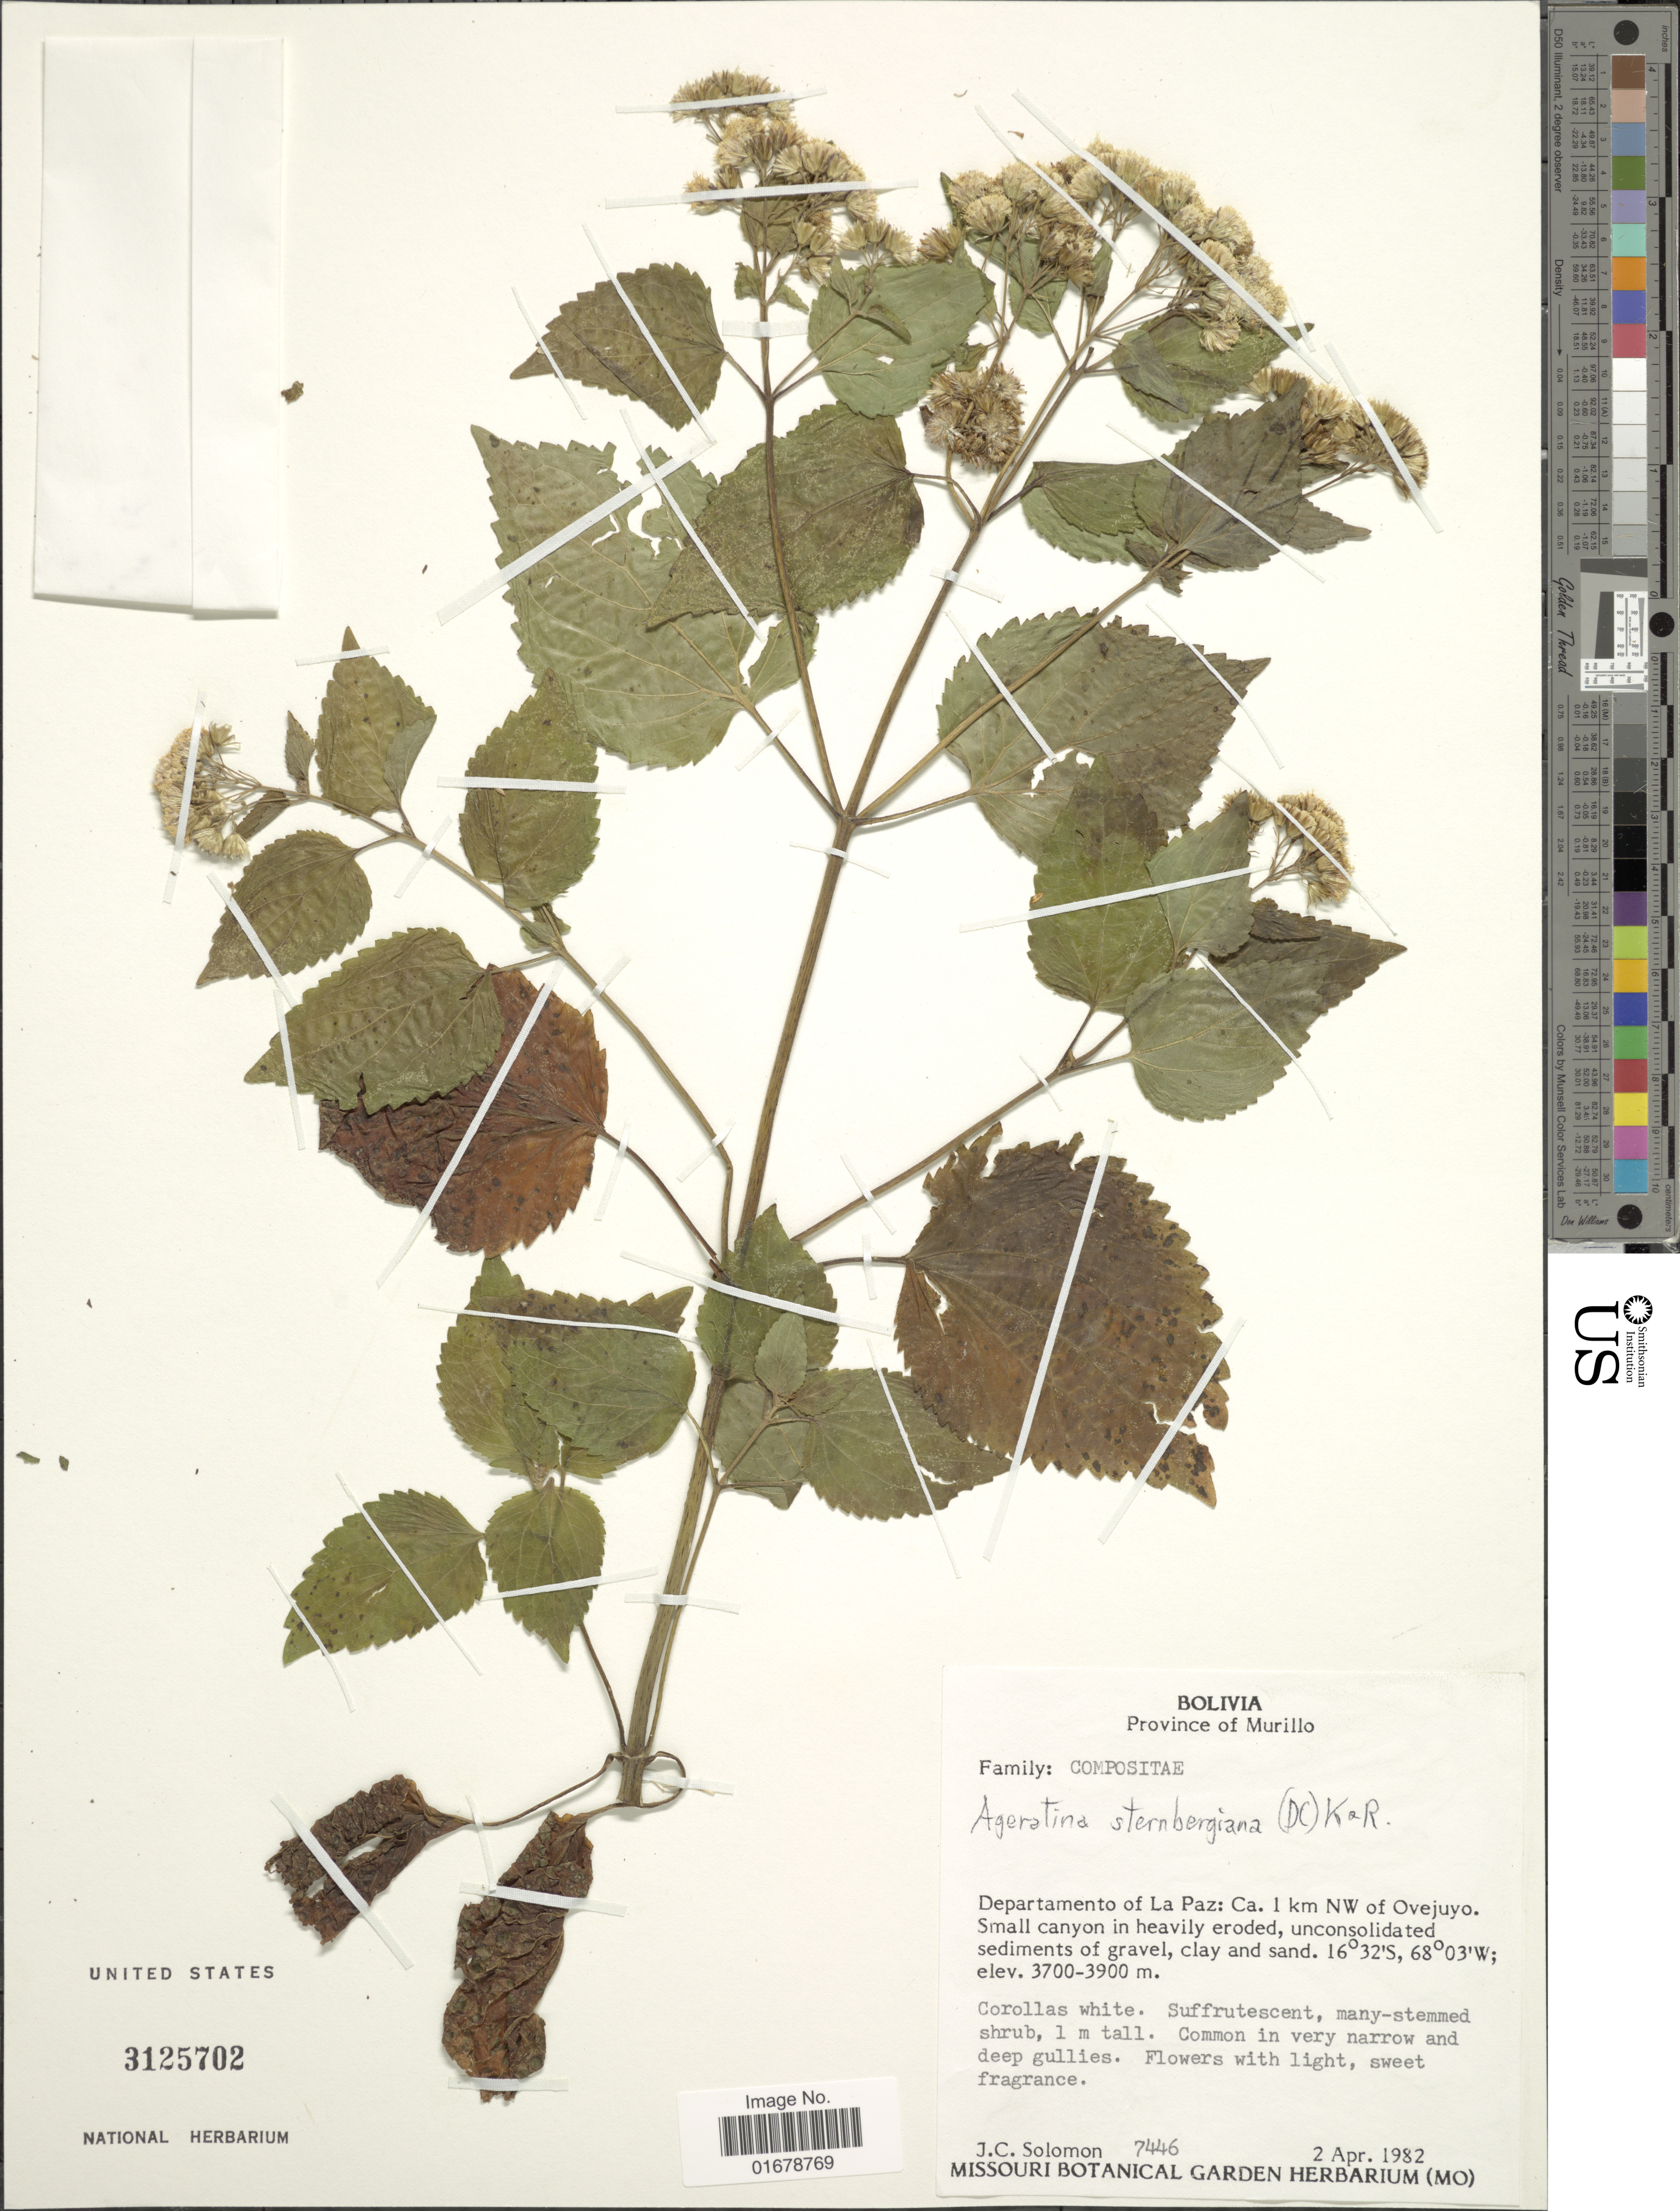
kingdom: Plantae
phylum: Tracheophyta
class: Magnoliopsida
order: Asterales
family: Asteraceae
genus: Ageratina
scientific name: Ageratina sternbergiana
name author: (DC.) R.M. King & H. Rob.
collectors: J. C. Solomon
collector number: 7446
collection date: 1982-04-02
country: Bolivia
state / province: La Paz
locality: Province of Murillo, Departamento of La Paz: 1 km NW of Ovejuyo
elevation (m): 3700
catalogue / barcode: US 3125702